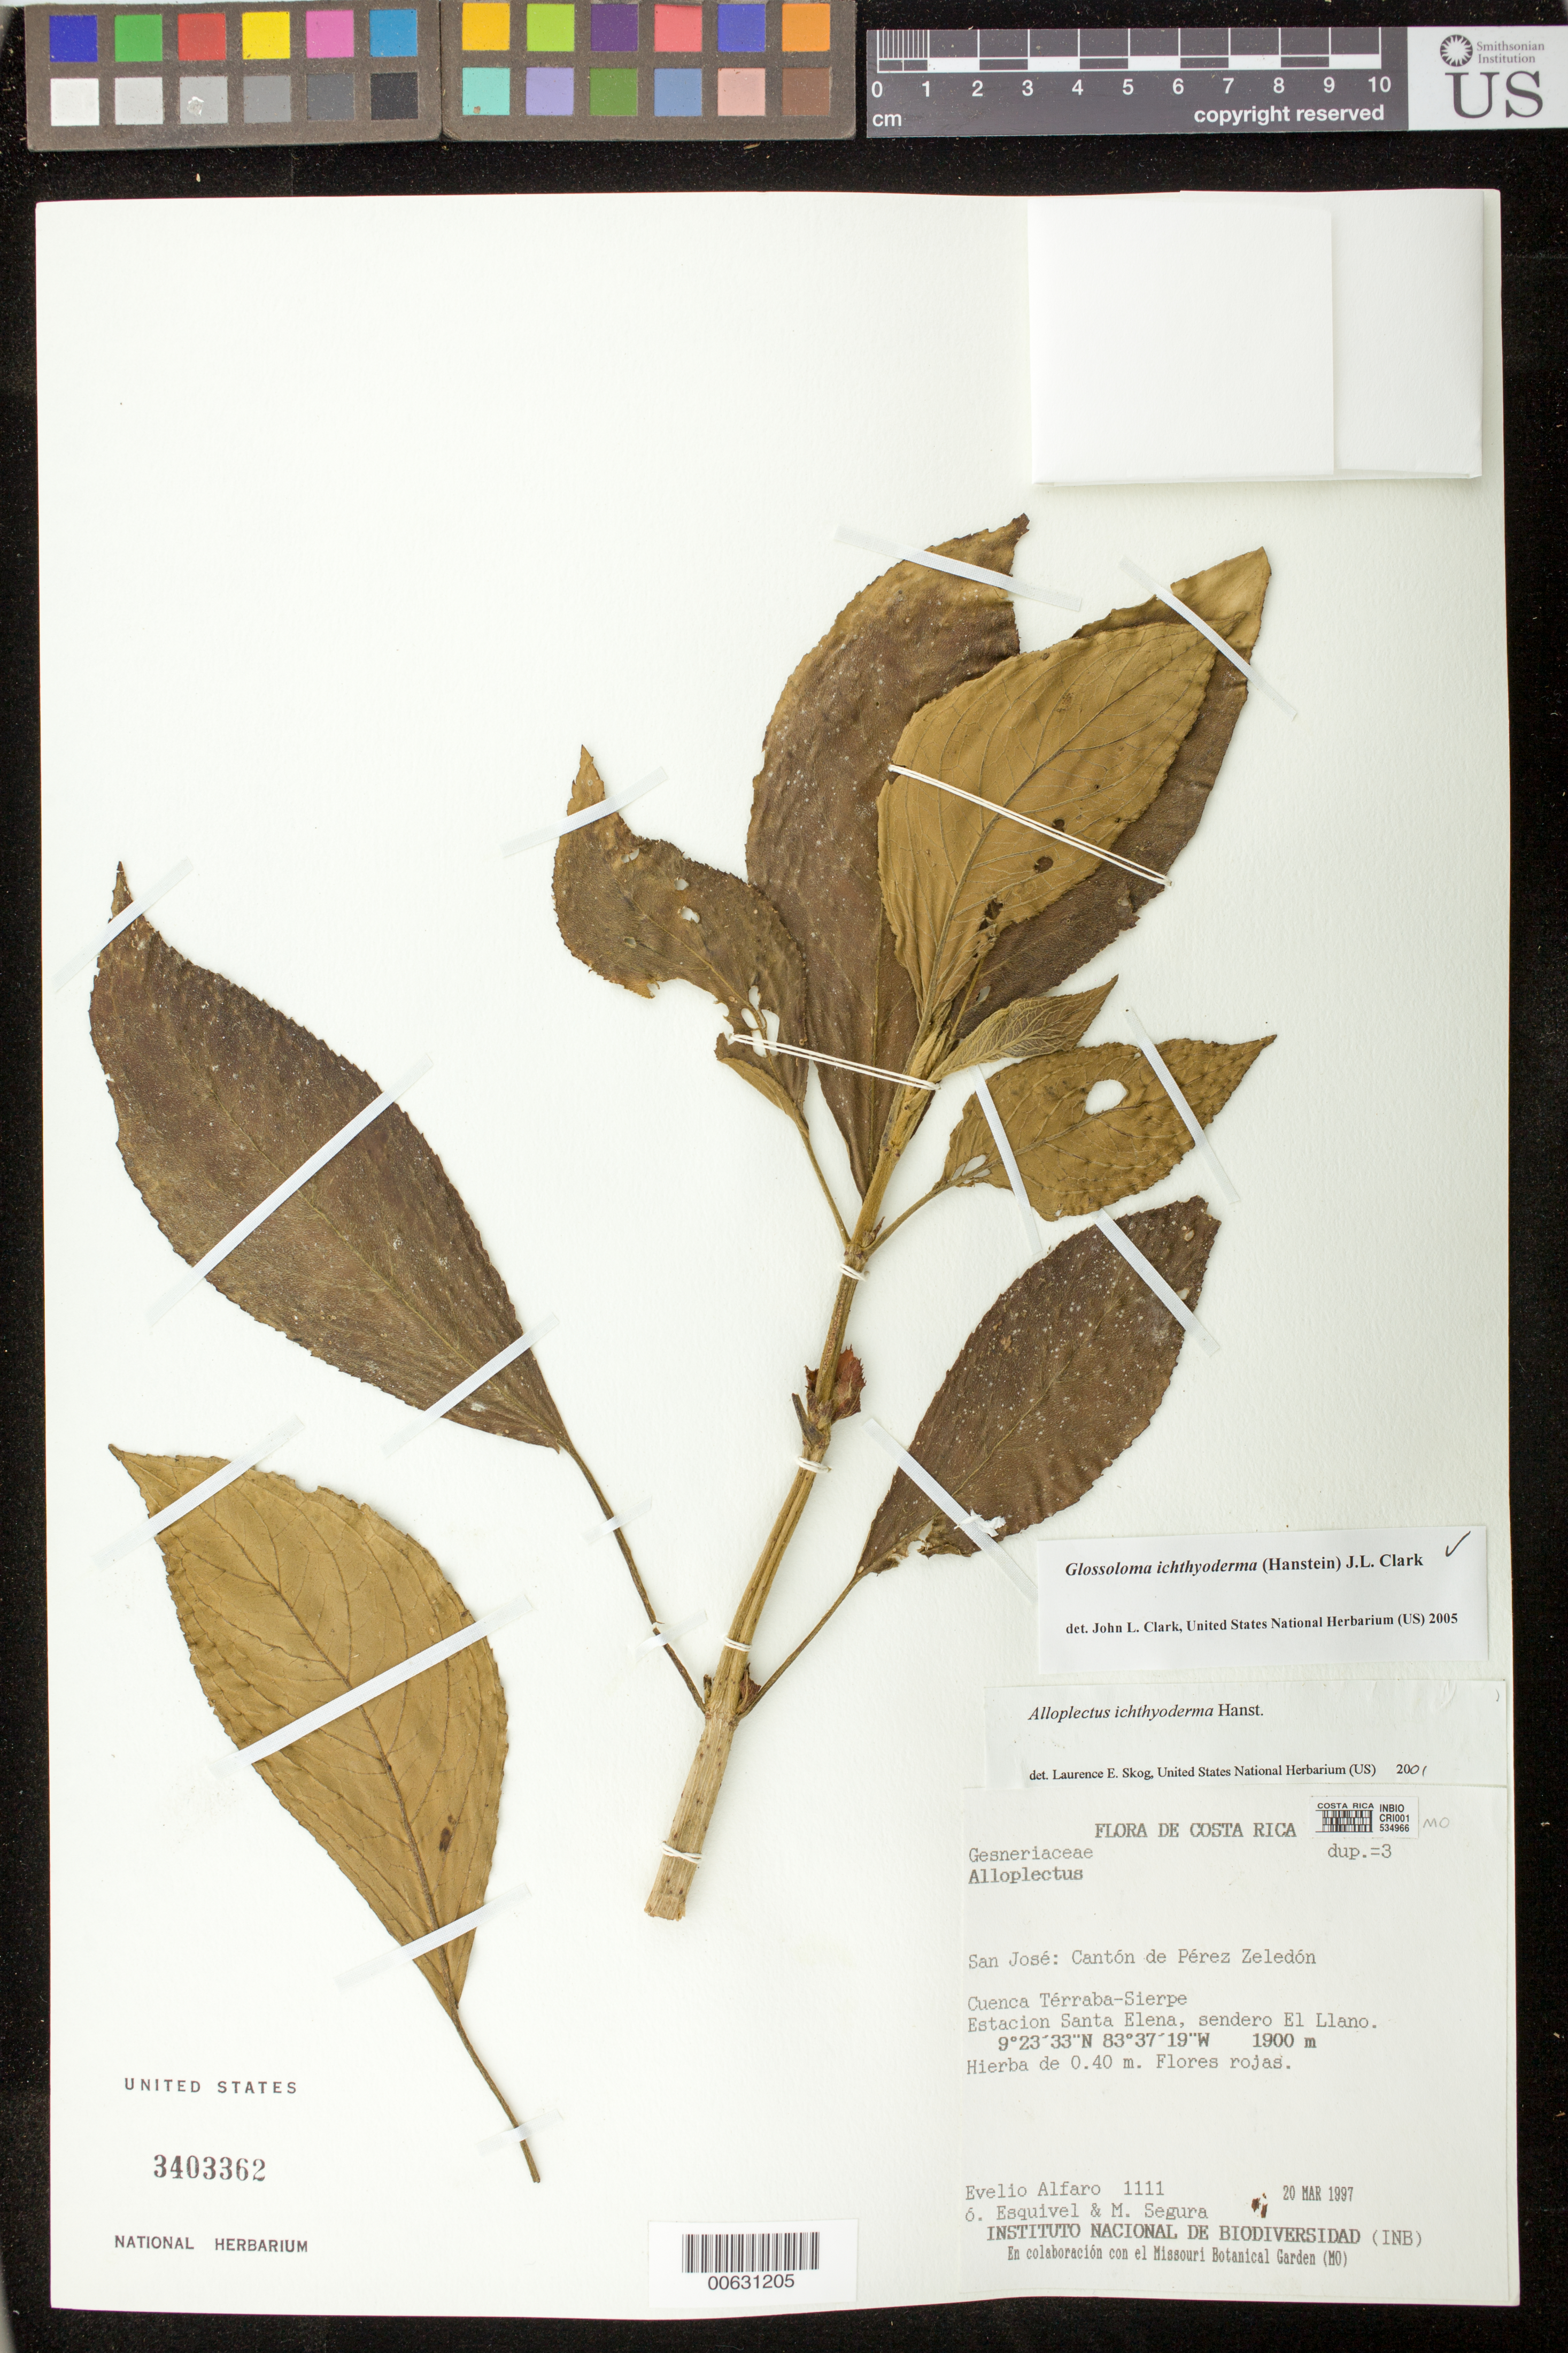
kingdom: Plantae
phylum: Tracheophyta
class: Magnoliopsida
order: Lamiales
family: Gesneriaceae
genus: Glossoloma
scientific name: Glossoloma ichthyoderma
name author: (Hanst.) J.L. Clark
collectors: E. Alfaro, O. Esquivel & M. Seguar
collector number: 1111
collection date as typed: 20 Mar 1997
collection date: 1997-03-20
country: Costa Rica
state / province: San José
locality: Cantón de Pérez Zeledón, Cuenca Térraba-Sierpe, Estacion Santa Elena, sendero El Llano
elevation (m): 1900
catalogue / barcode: US 3403362